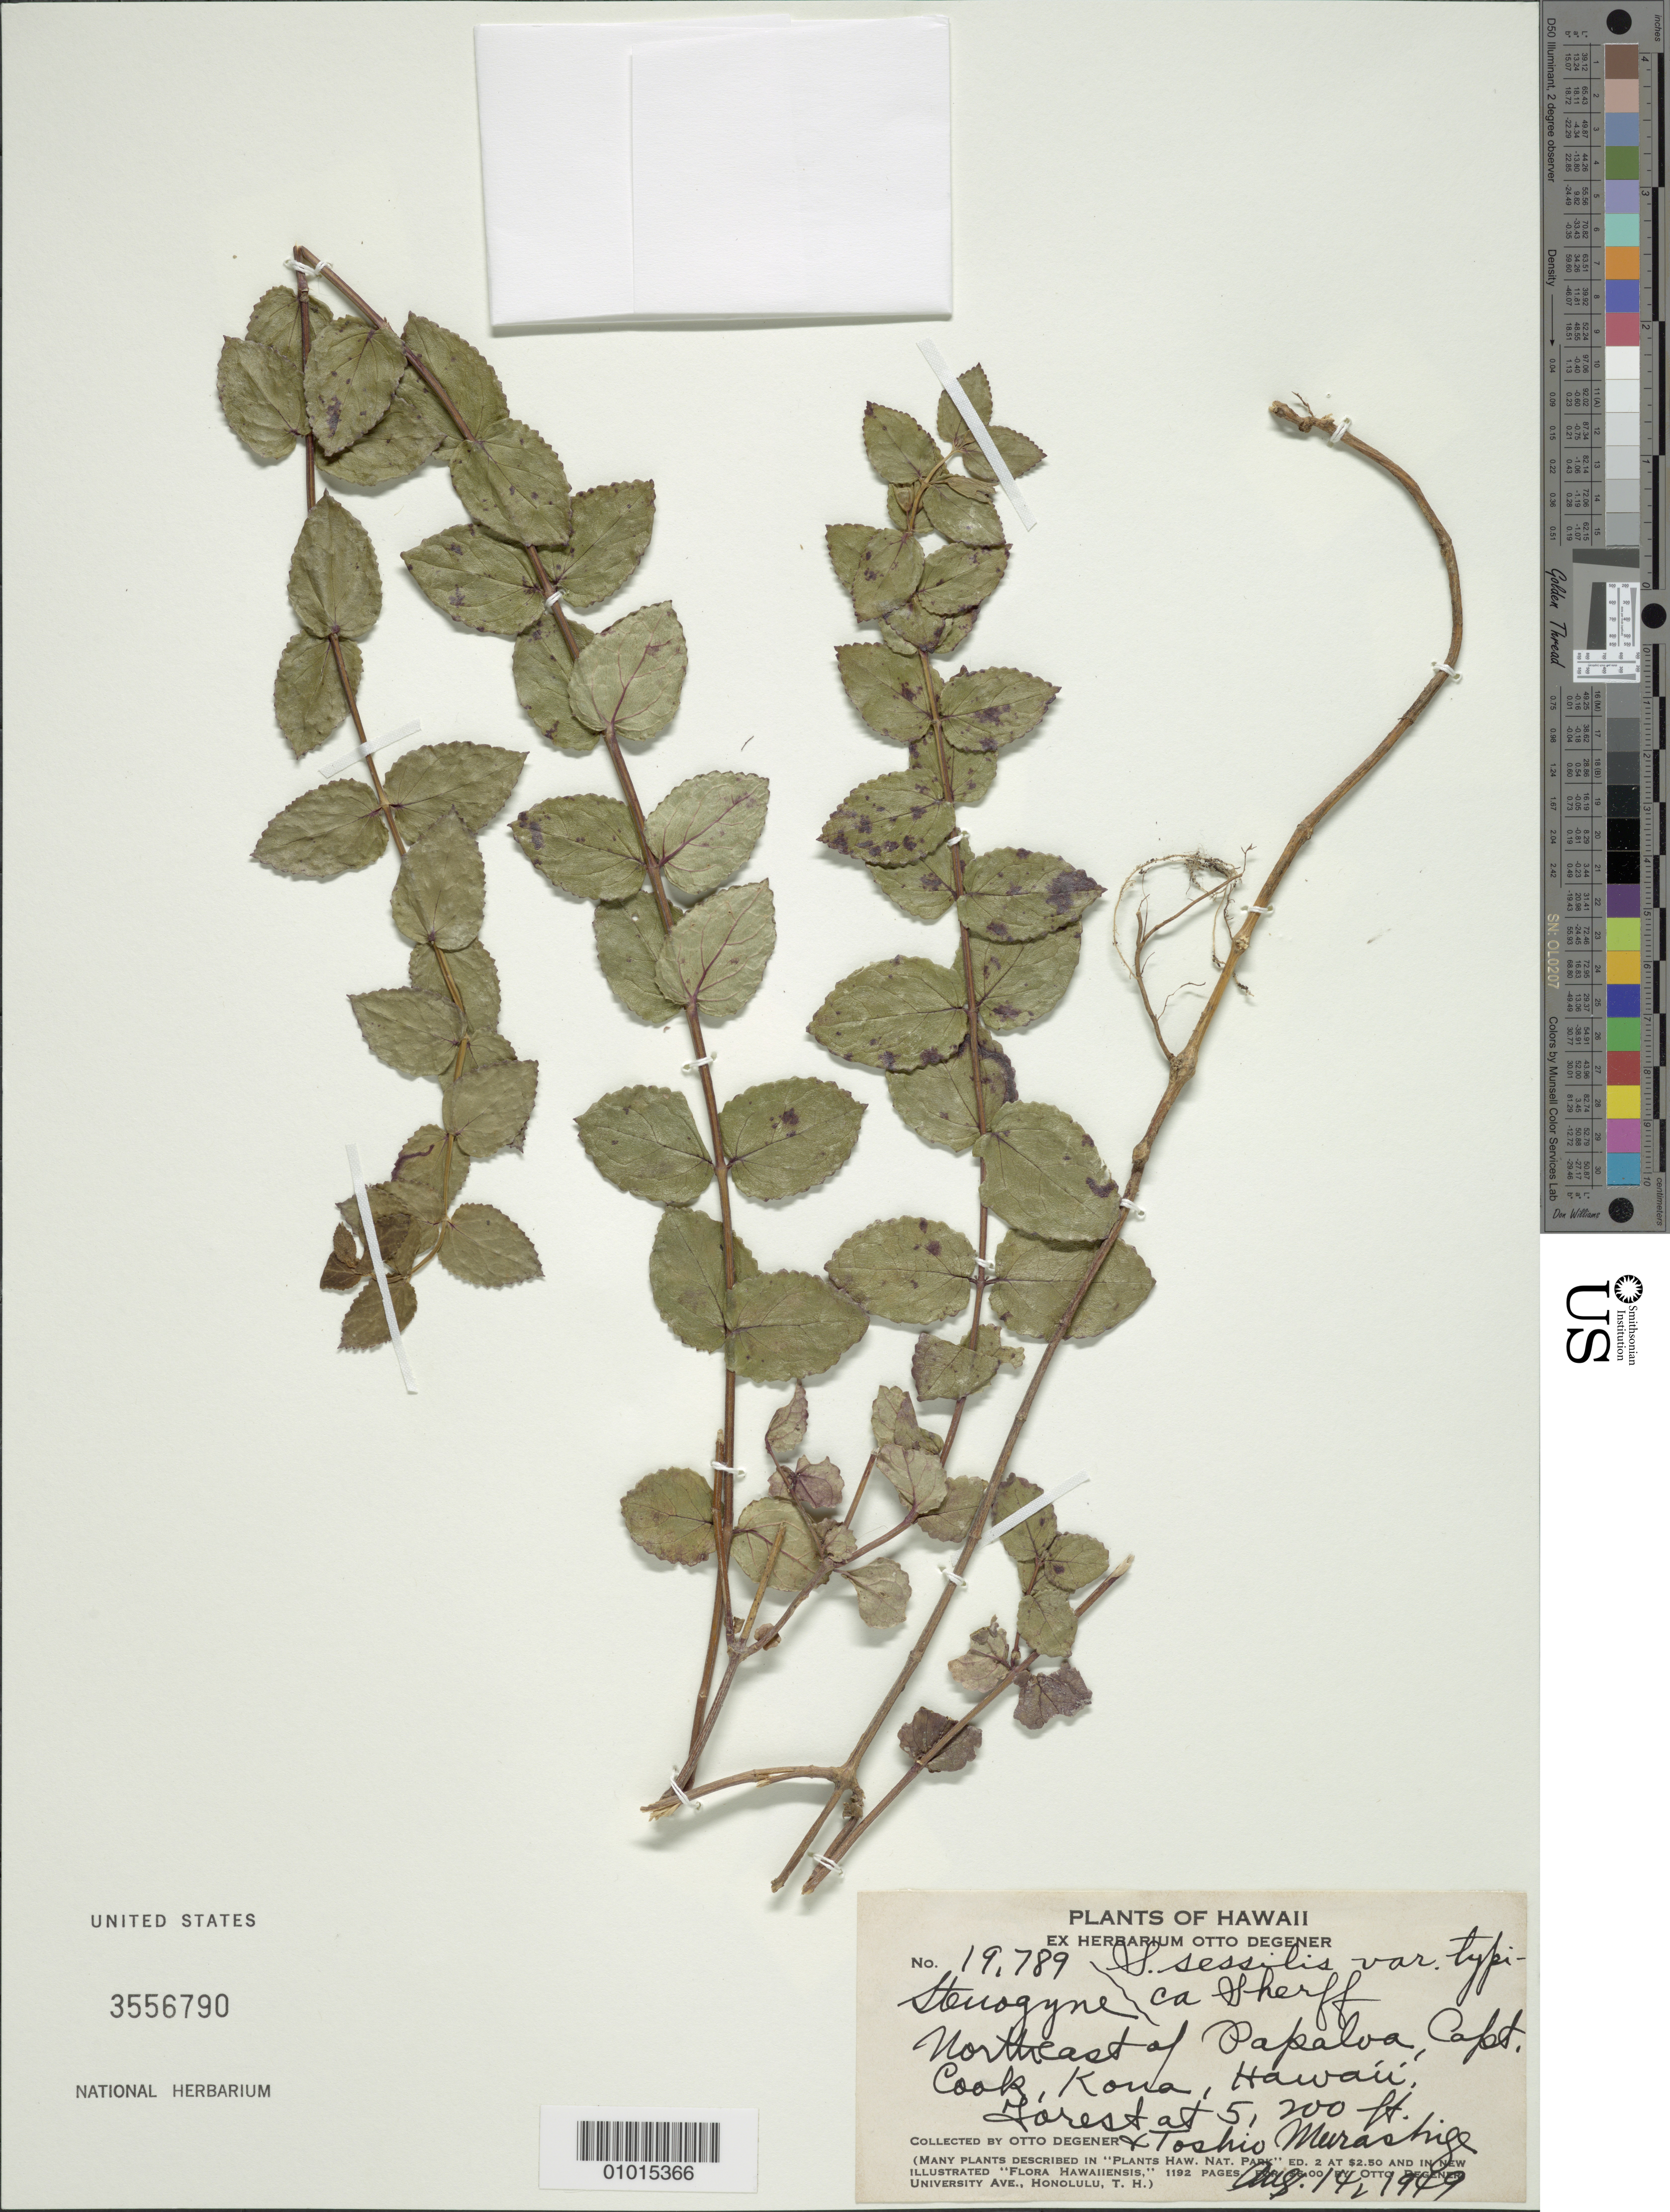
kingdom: Plantae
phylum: Tracheophyta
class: Magnoliopsida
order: Lamiales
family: Lamiaceae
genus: Stenogyne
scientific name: Stenogyne sessilis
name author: Benth.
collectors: O. Degener & T. Murashige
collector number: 19789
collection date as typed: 14 Aug 1949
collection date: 1949-08-14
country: United States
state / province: Hawaii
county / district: Hawaii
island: Hawaii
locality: NE of Papaloa, Capt. Cook, Koua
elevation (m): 1585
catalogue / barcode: US 3556790